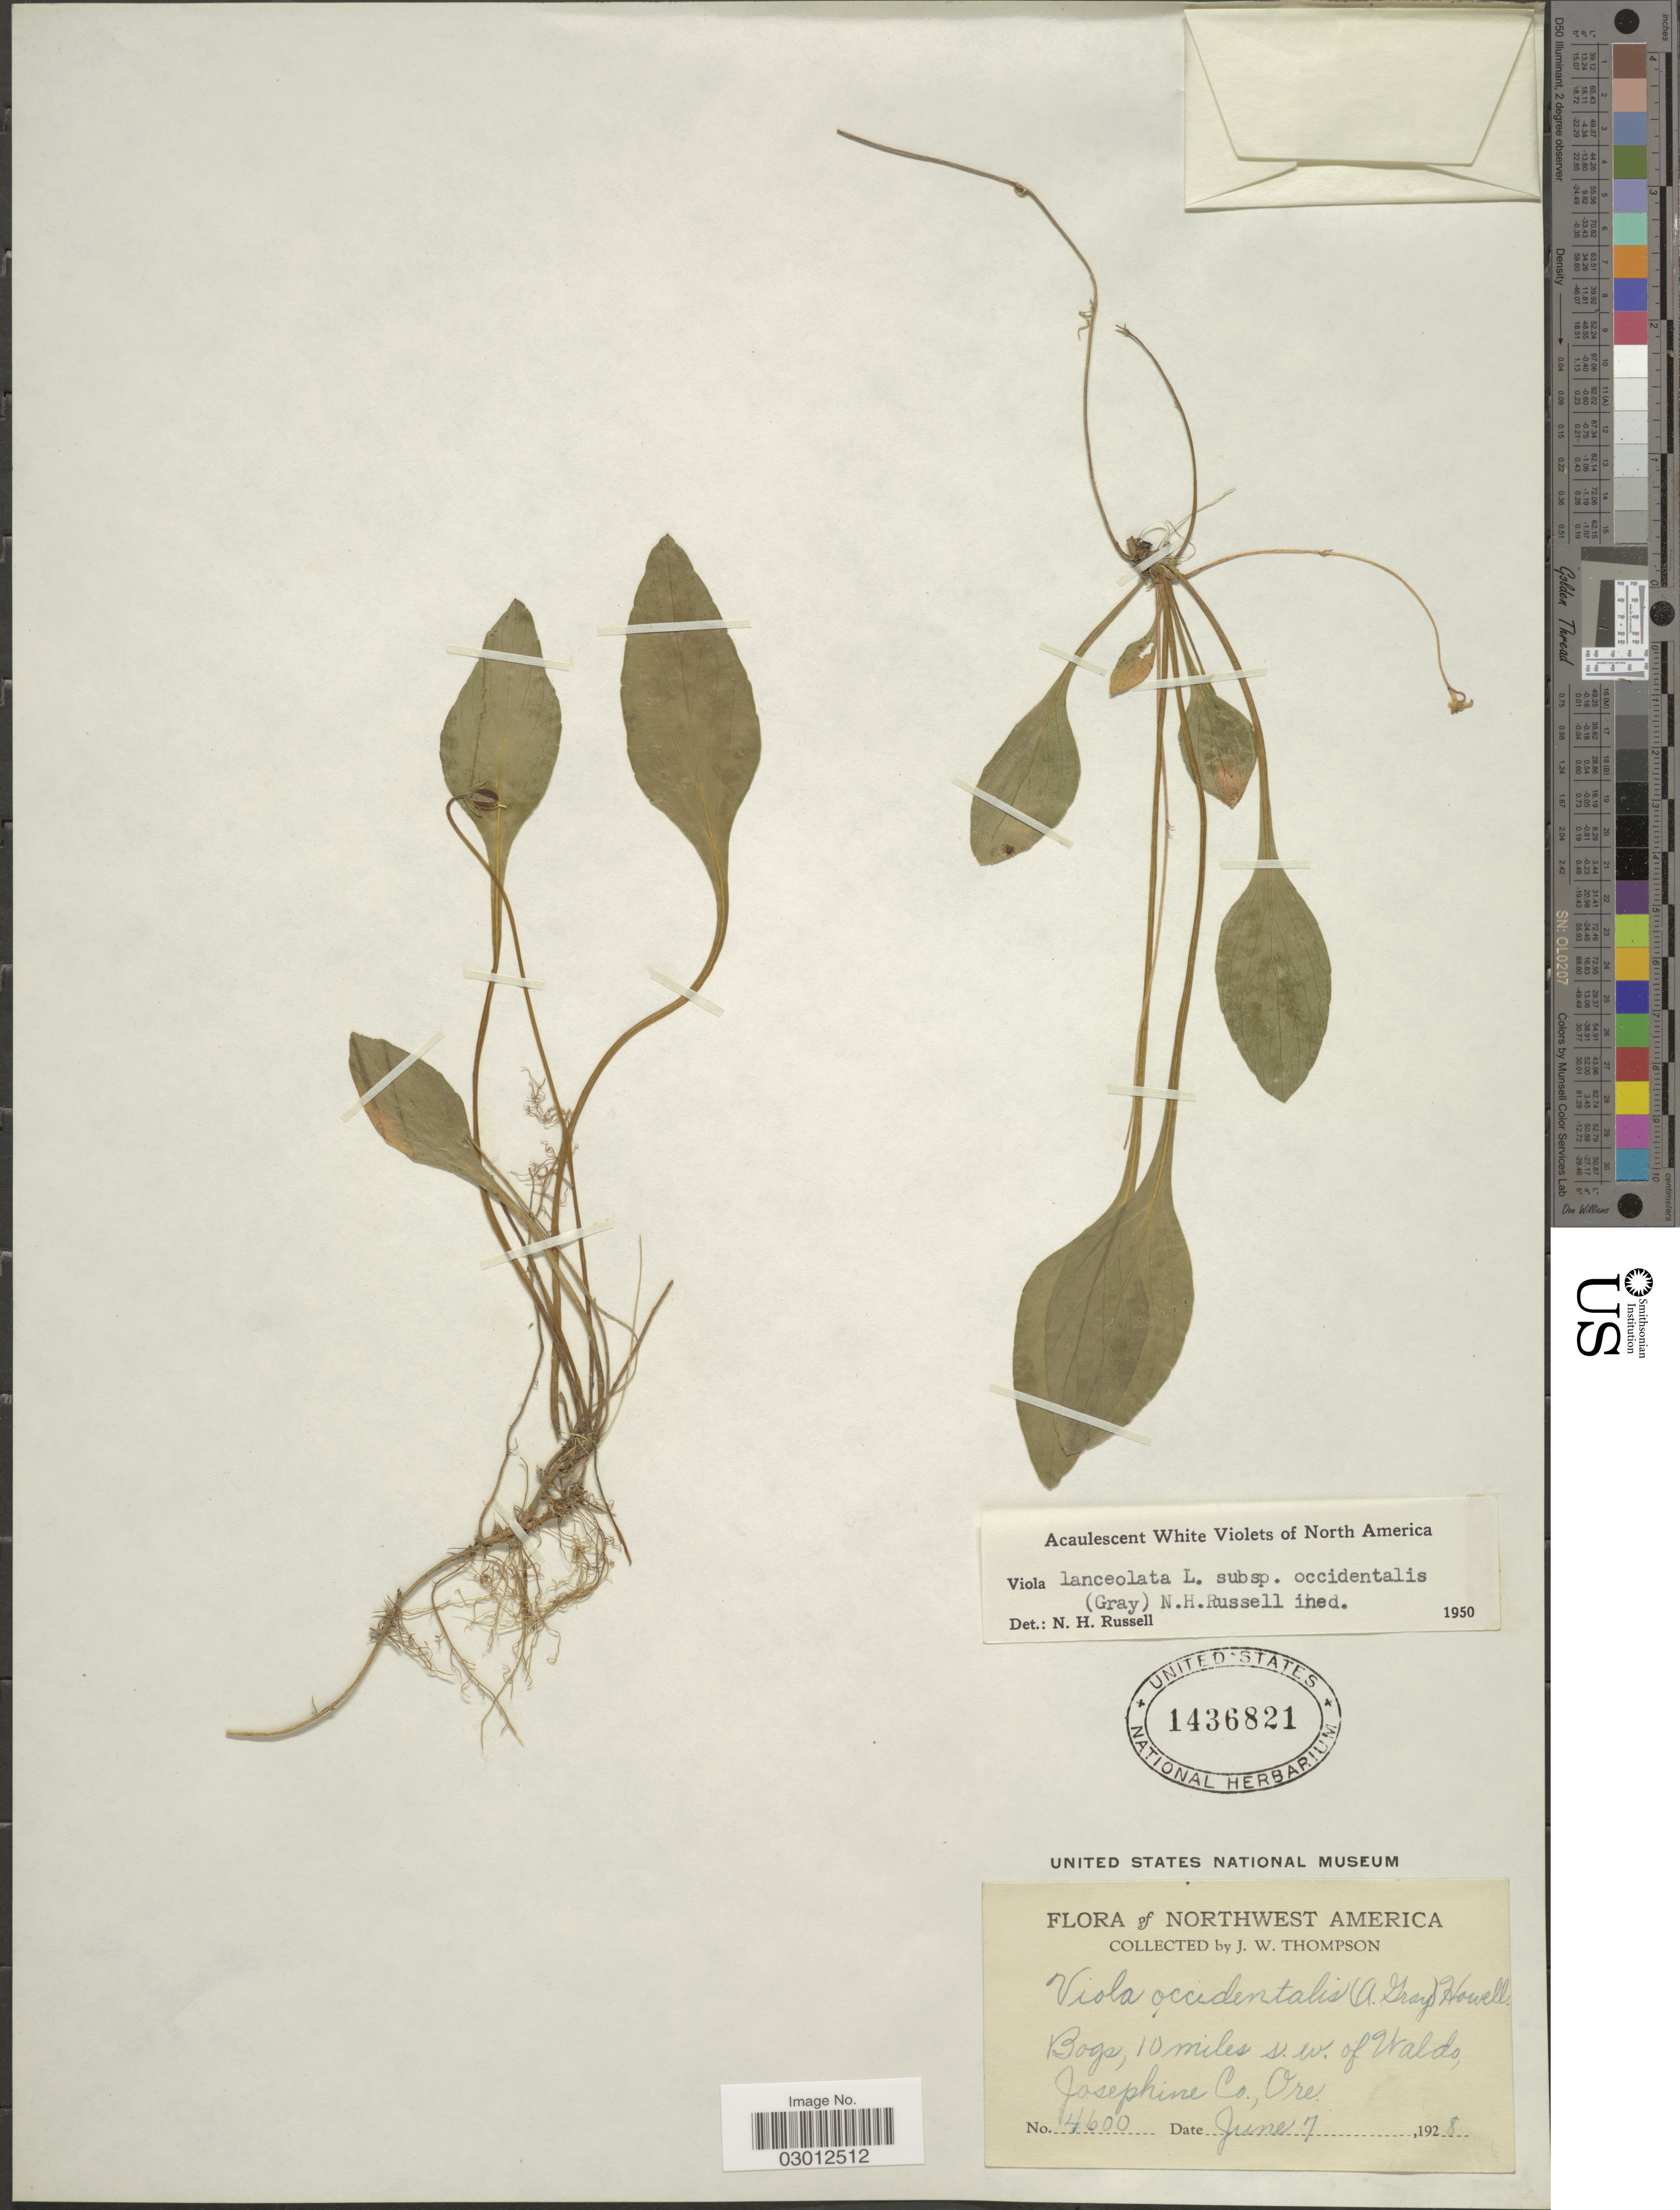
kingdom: Plantae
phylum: Tracheophyta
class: Magnoliopsida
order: Malpighiales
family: Violaceae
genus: Viola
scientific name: Viola occidentalis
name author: (A. Gray) Howell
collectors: J. Thompson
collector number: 4600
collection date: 1928-06-07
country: United States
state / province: Oregon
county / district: Josephine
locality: Northwest America. Bogs, 10 miles s.w. of Waldo, Josephine Co.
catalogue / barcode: US 1436821